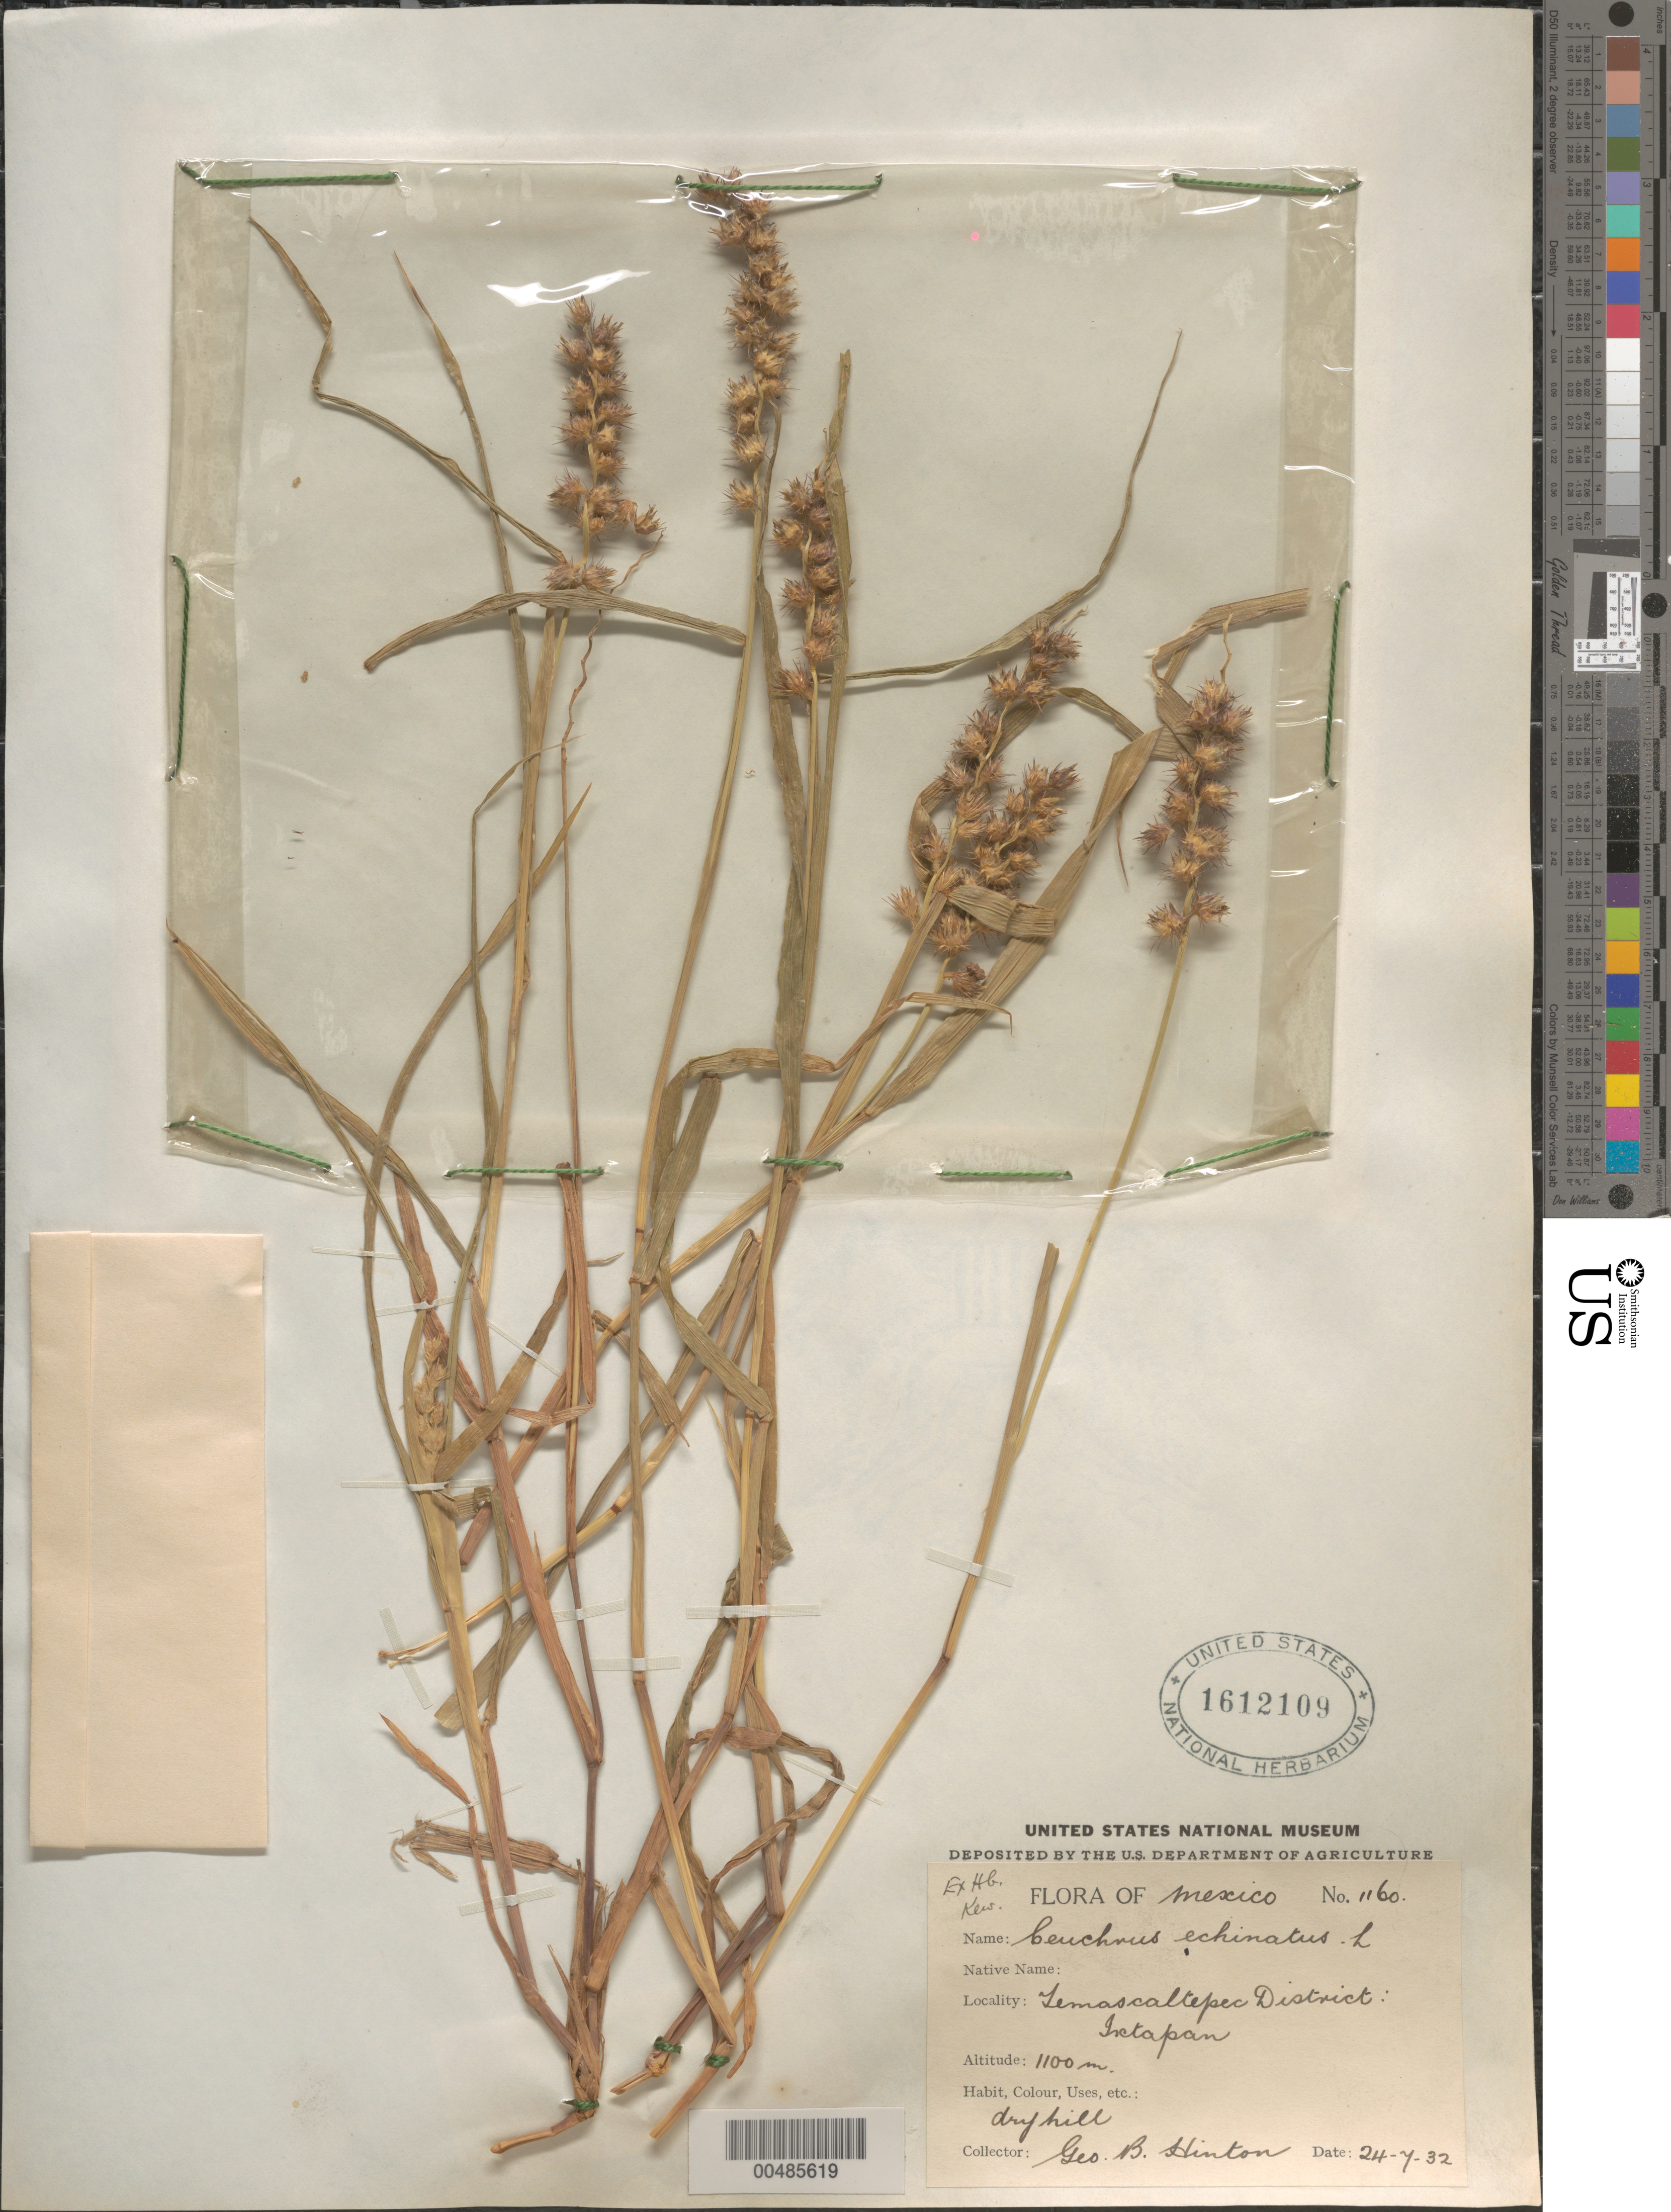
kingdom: Plantae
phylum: Tracheophyta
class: Liliopsida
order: Poales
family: Poaceae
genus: Cenchrus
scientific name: Cenchrus echinatus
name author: L.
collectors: G. B. Hinton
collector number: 1160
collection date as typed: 24 Jul 1932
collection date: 1932-07-24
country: Mexico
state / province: México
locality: Temascaltepec Dist, Ixtapan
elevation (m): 1100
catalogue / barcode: US 1612109